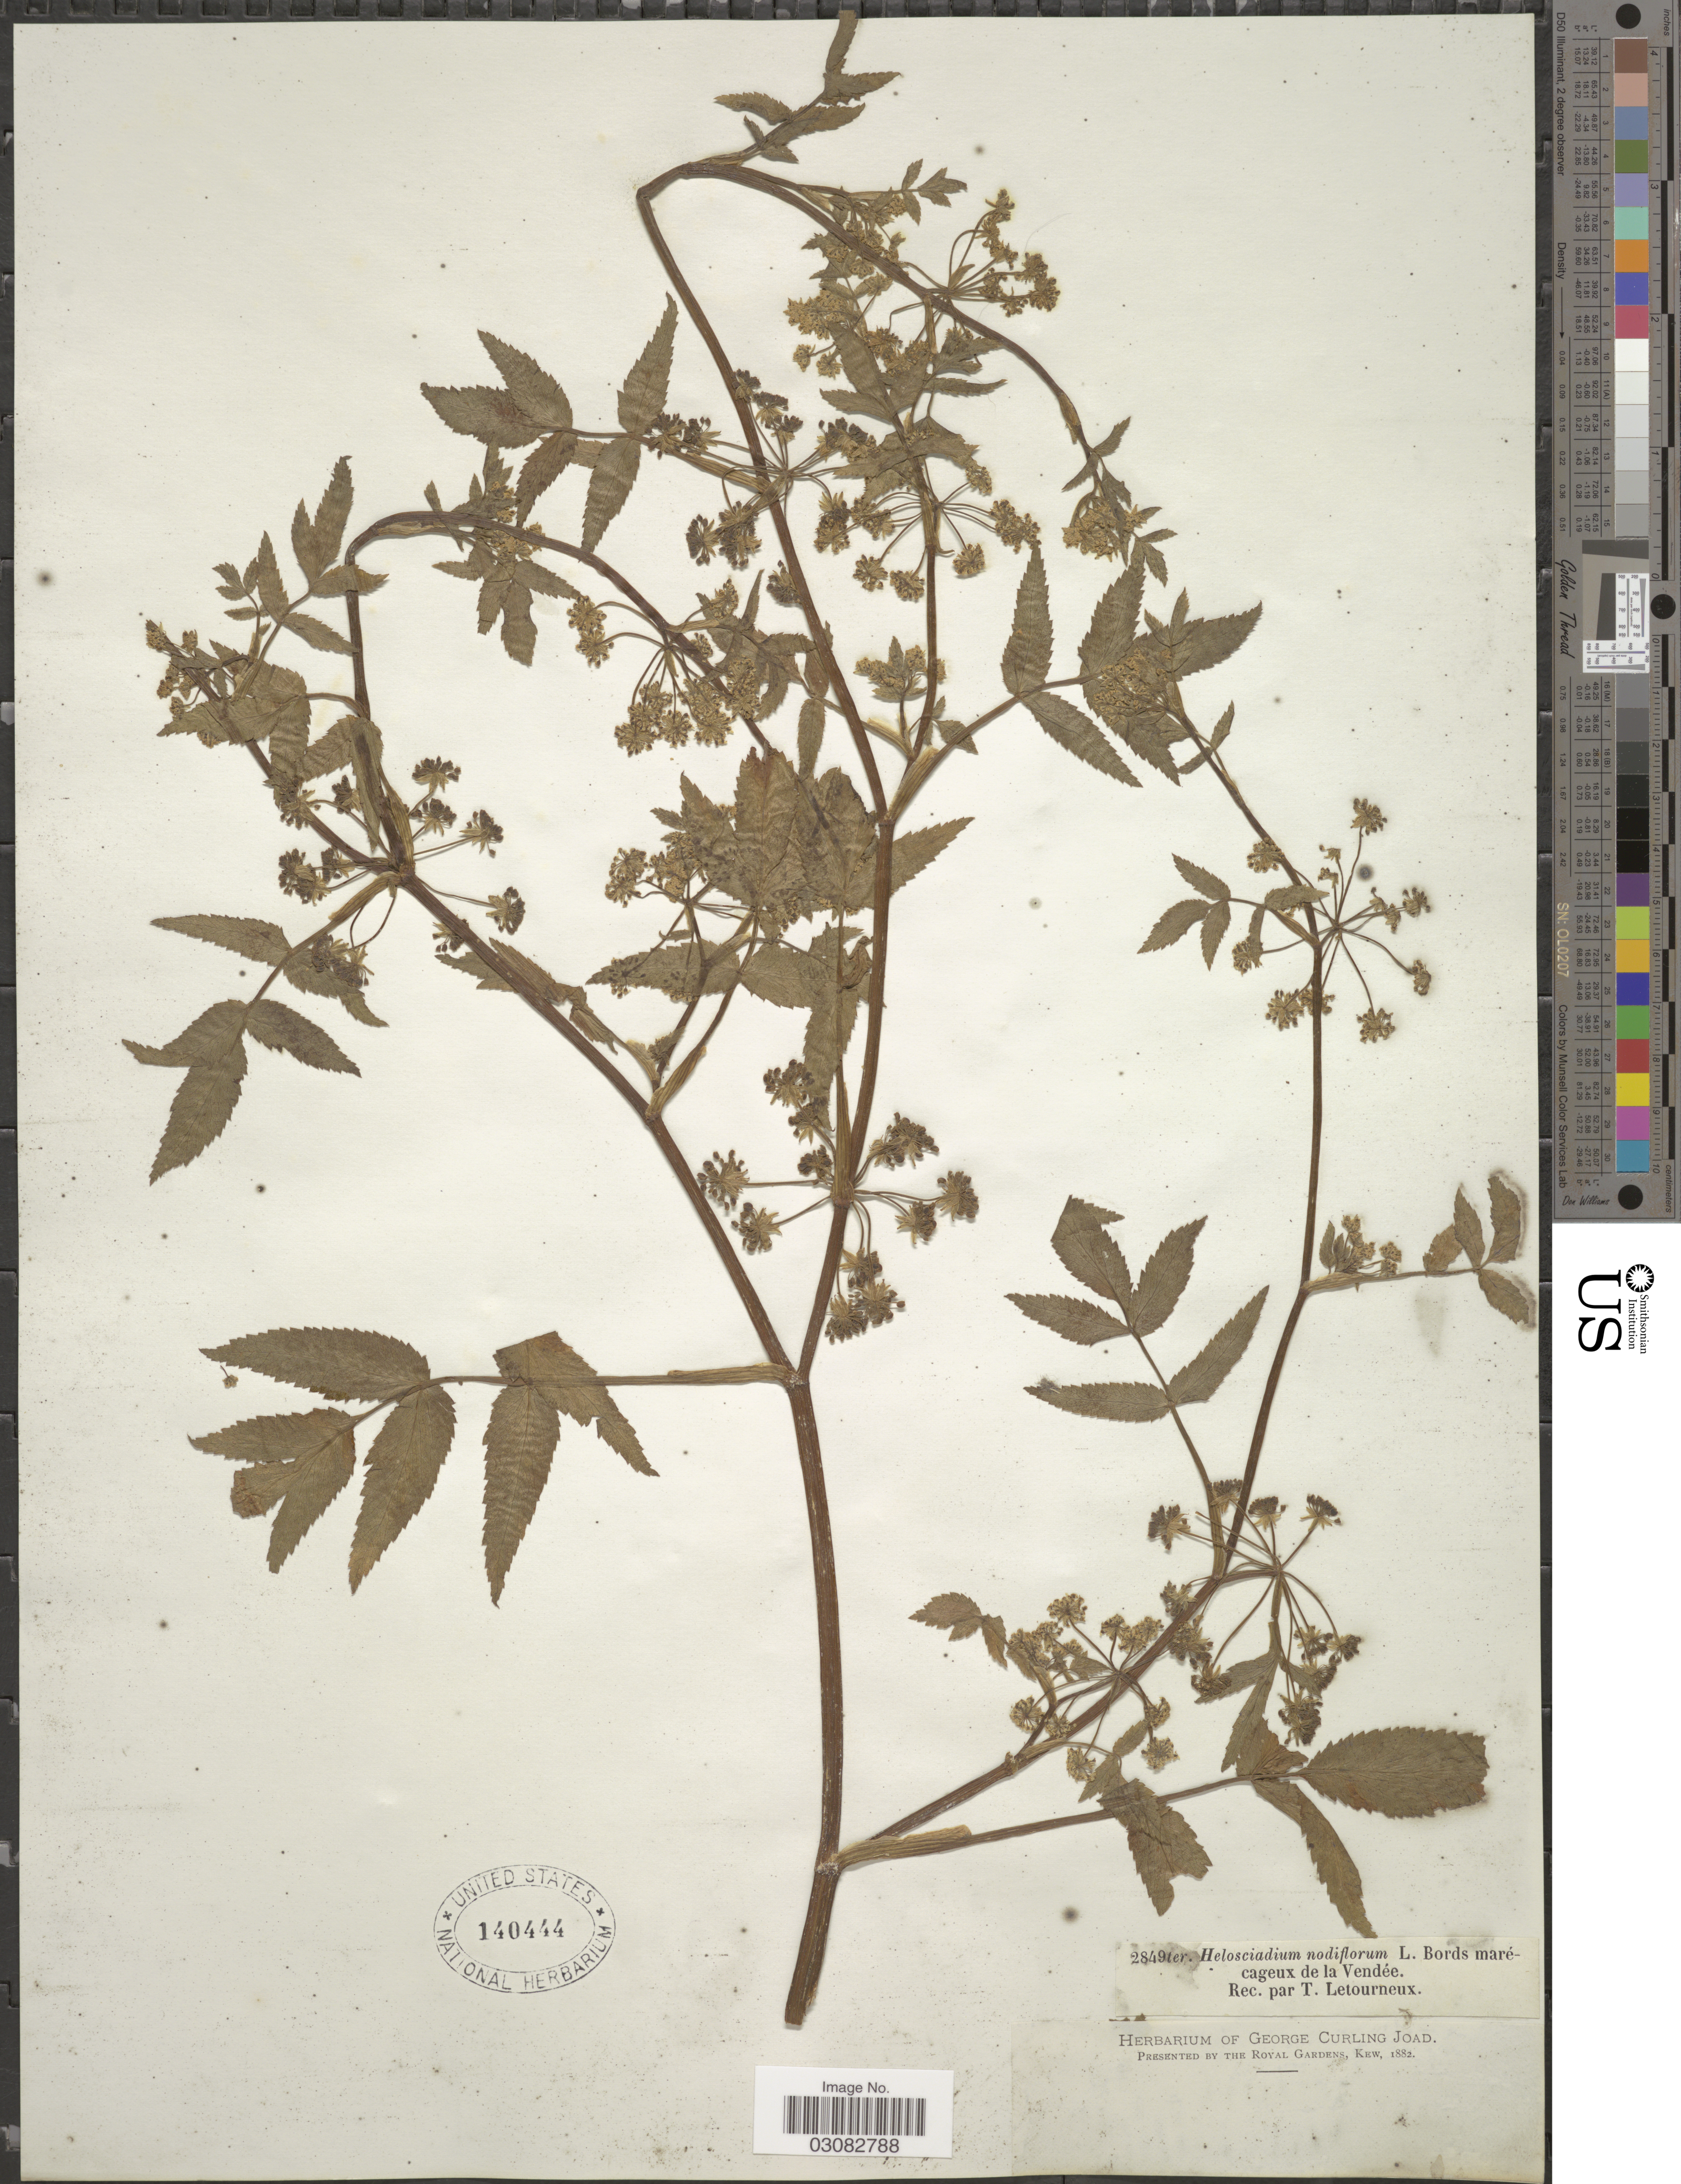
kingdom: Plantae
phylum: Tracheophyta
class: Magnoliopsida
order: Apiales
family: Apiaceae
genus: Apium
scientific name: Apium nodiflorum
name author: (L.) Lag.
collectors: T. Letourneux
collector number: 2849ter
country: France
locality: Bords marécageux de la Vendée.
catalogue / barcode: US 140444